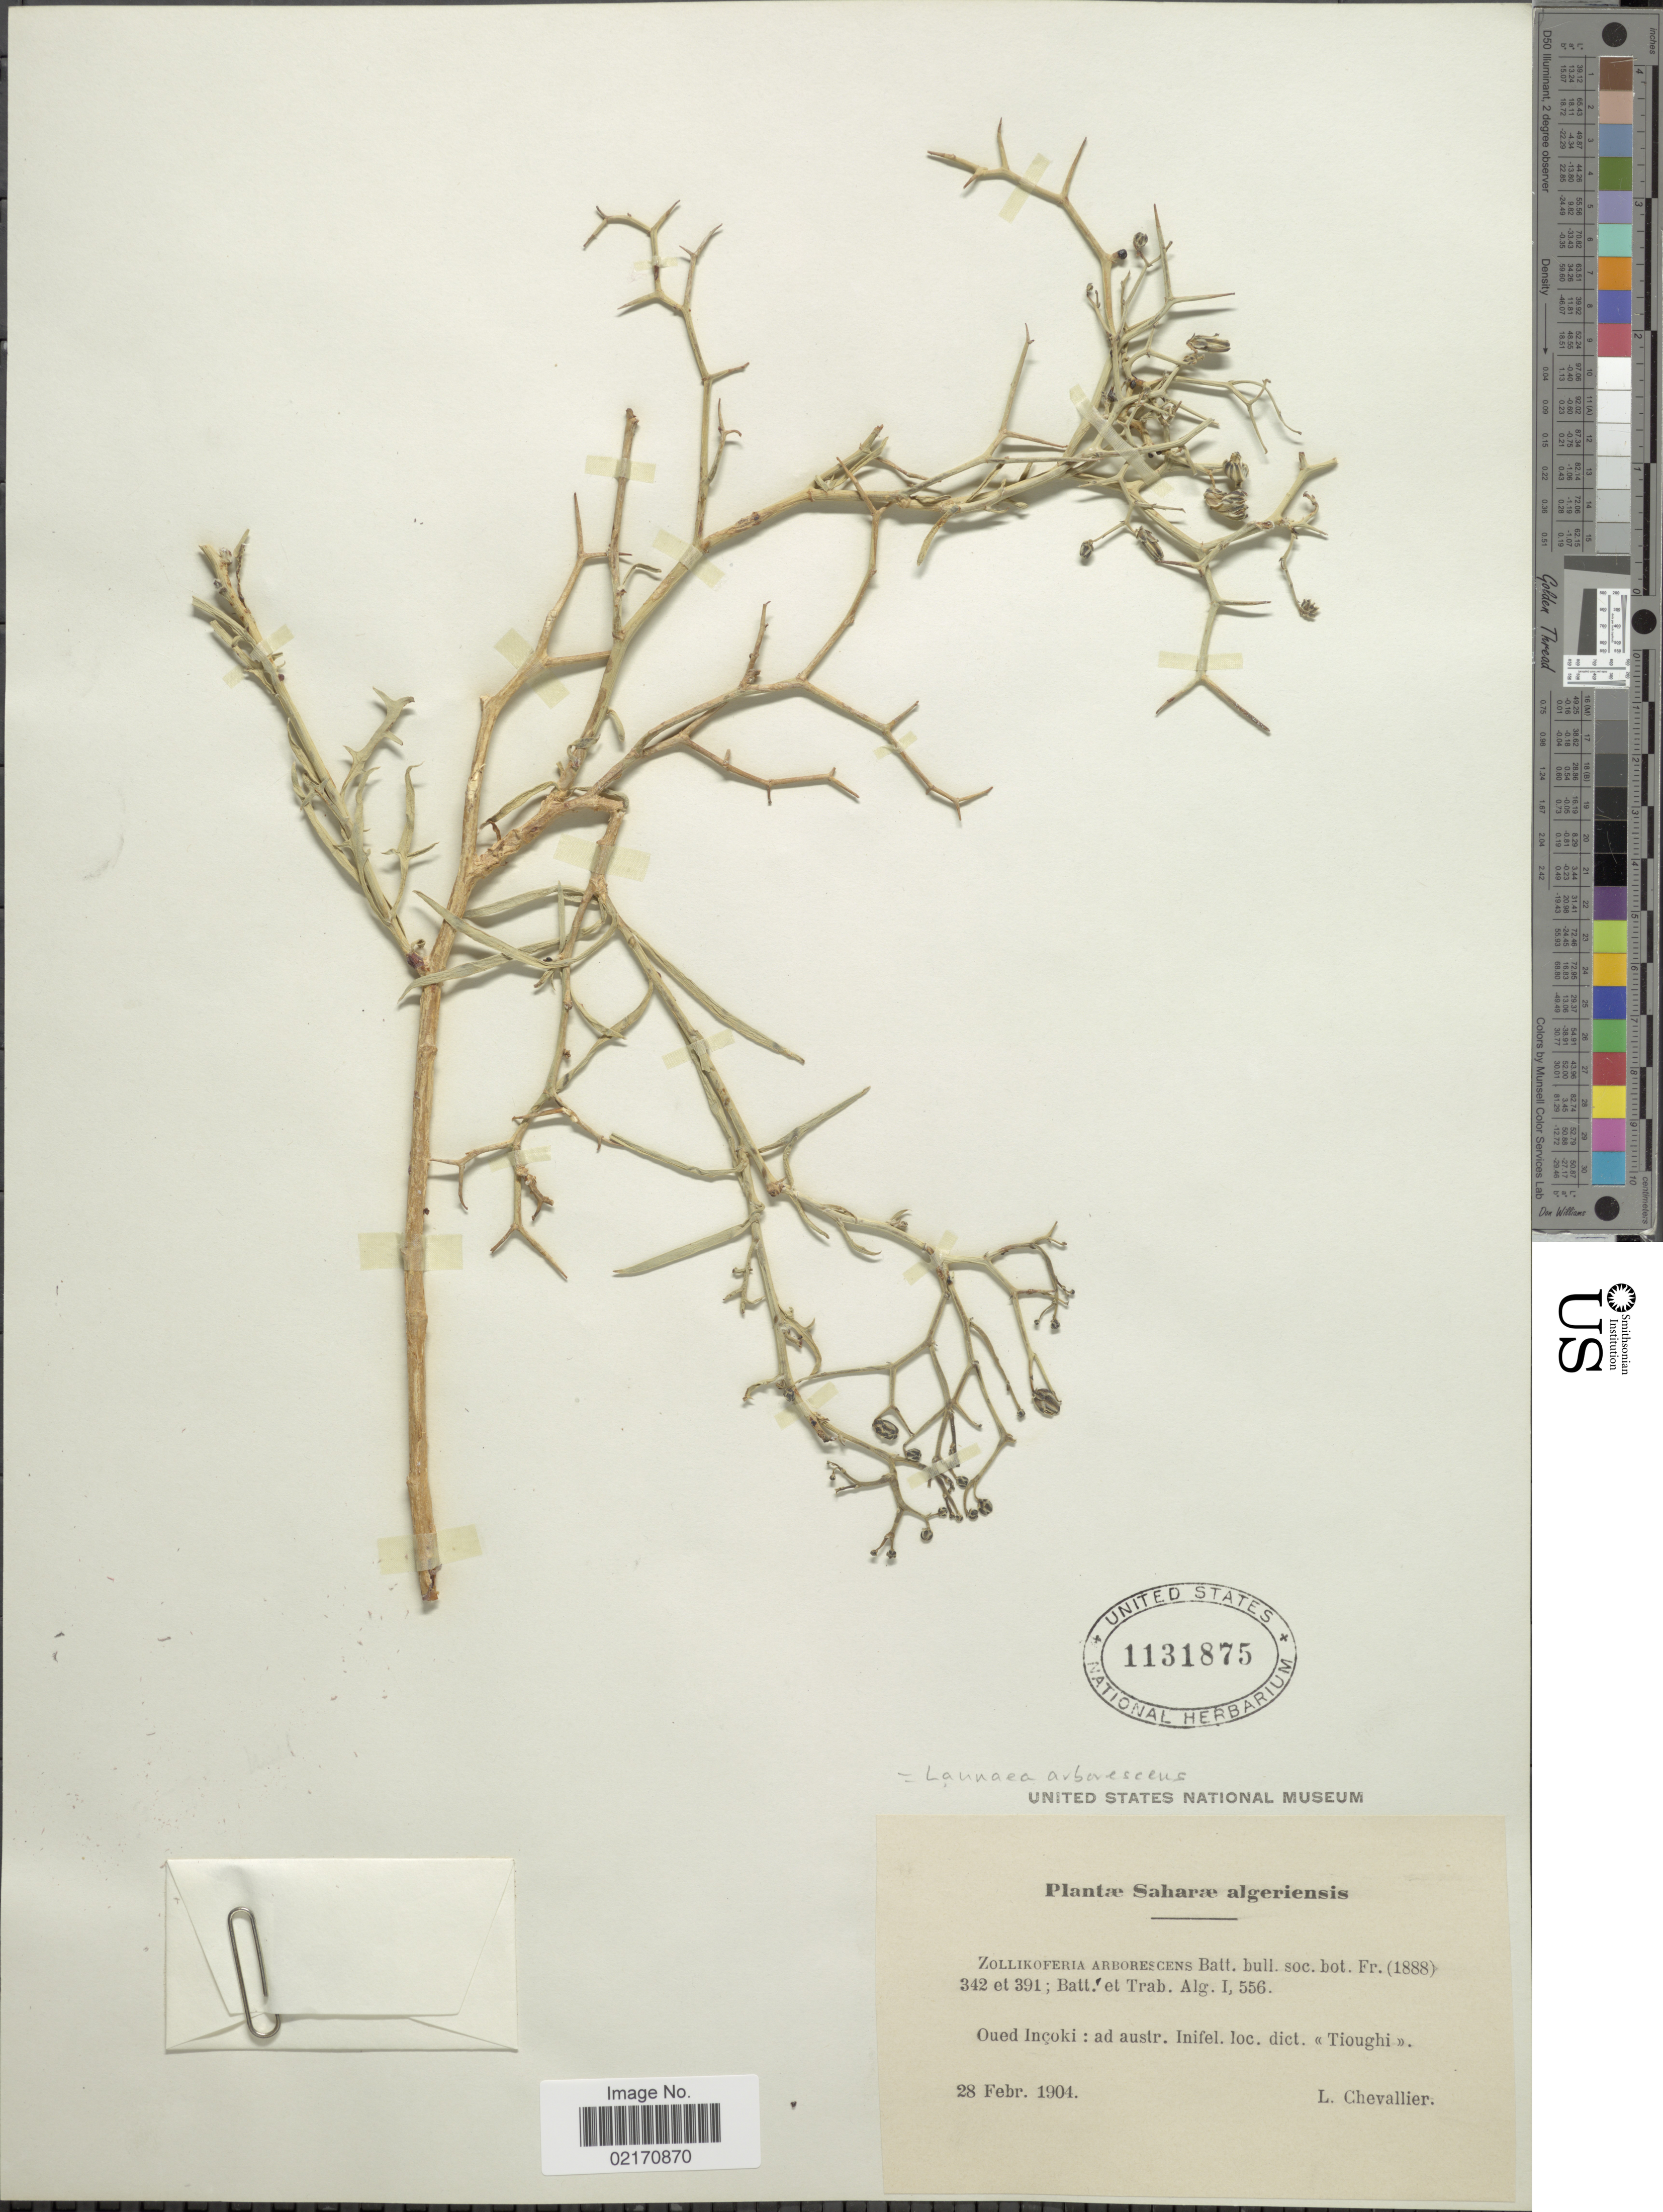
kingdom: Plantae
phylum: Tracheophyta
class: Magnoliopsida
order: Asterales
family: Asteraceae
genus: Launaea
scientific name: Launaea arborescens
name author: (Batt.) Murb.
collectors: L. Chevallier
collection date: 1904-02-28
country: Algeria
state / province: El Oued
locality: Saharae algeriensis, Oued Incoki, ad austr. Inifel, loc. dict. Tioughi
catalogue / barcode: US 1131875